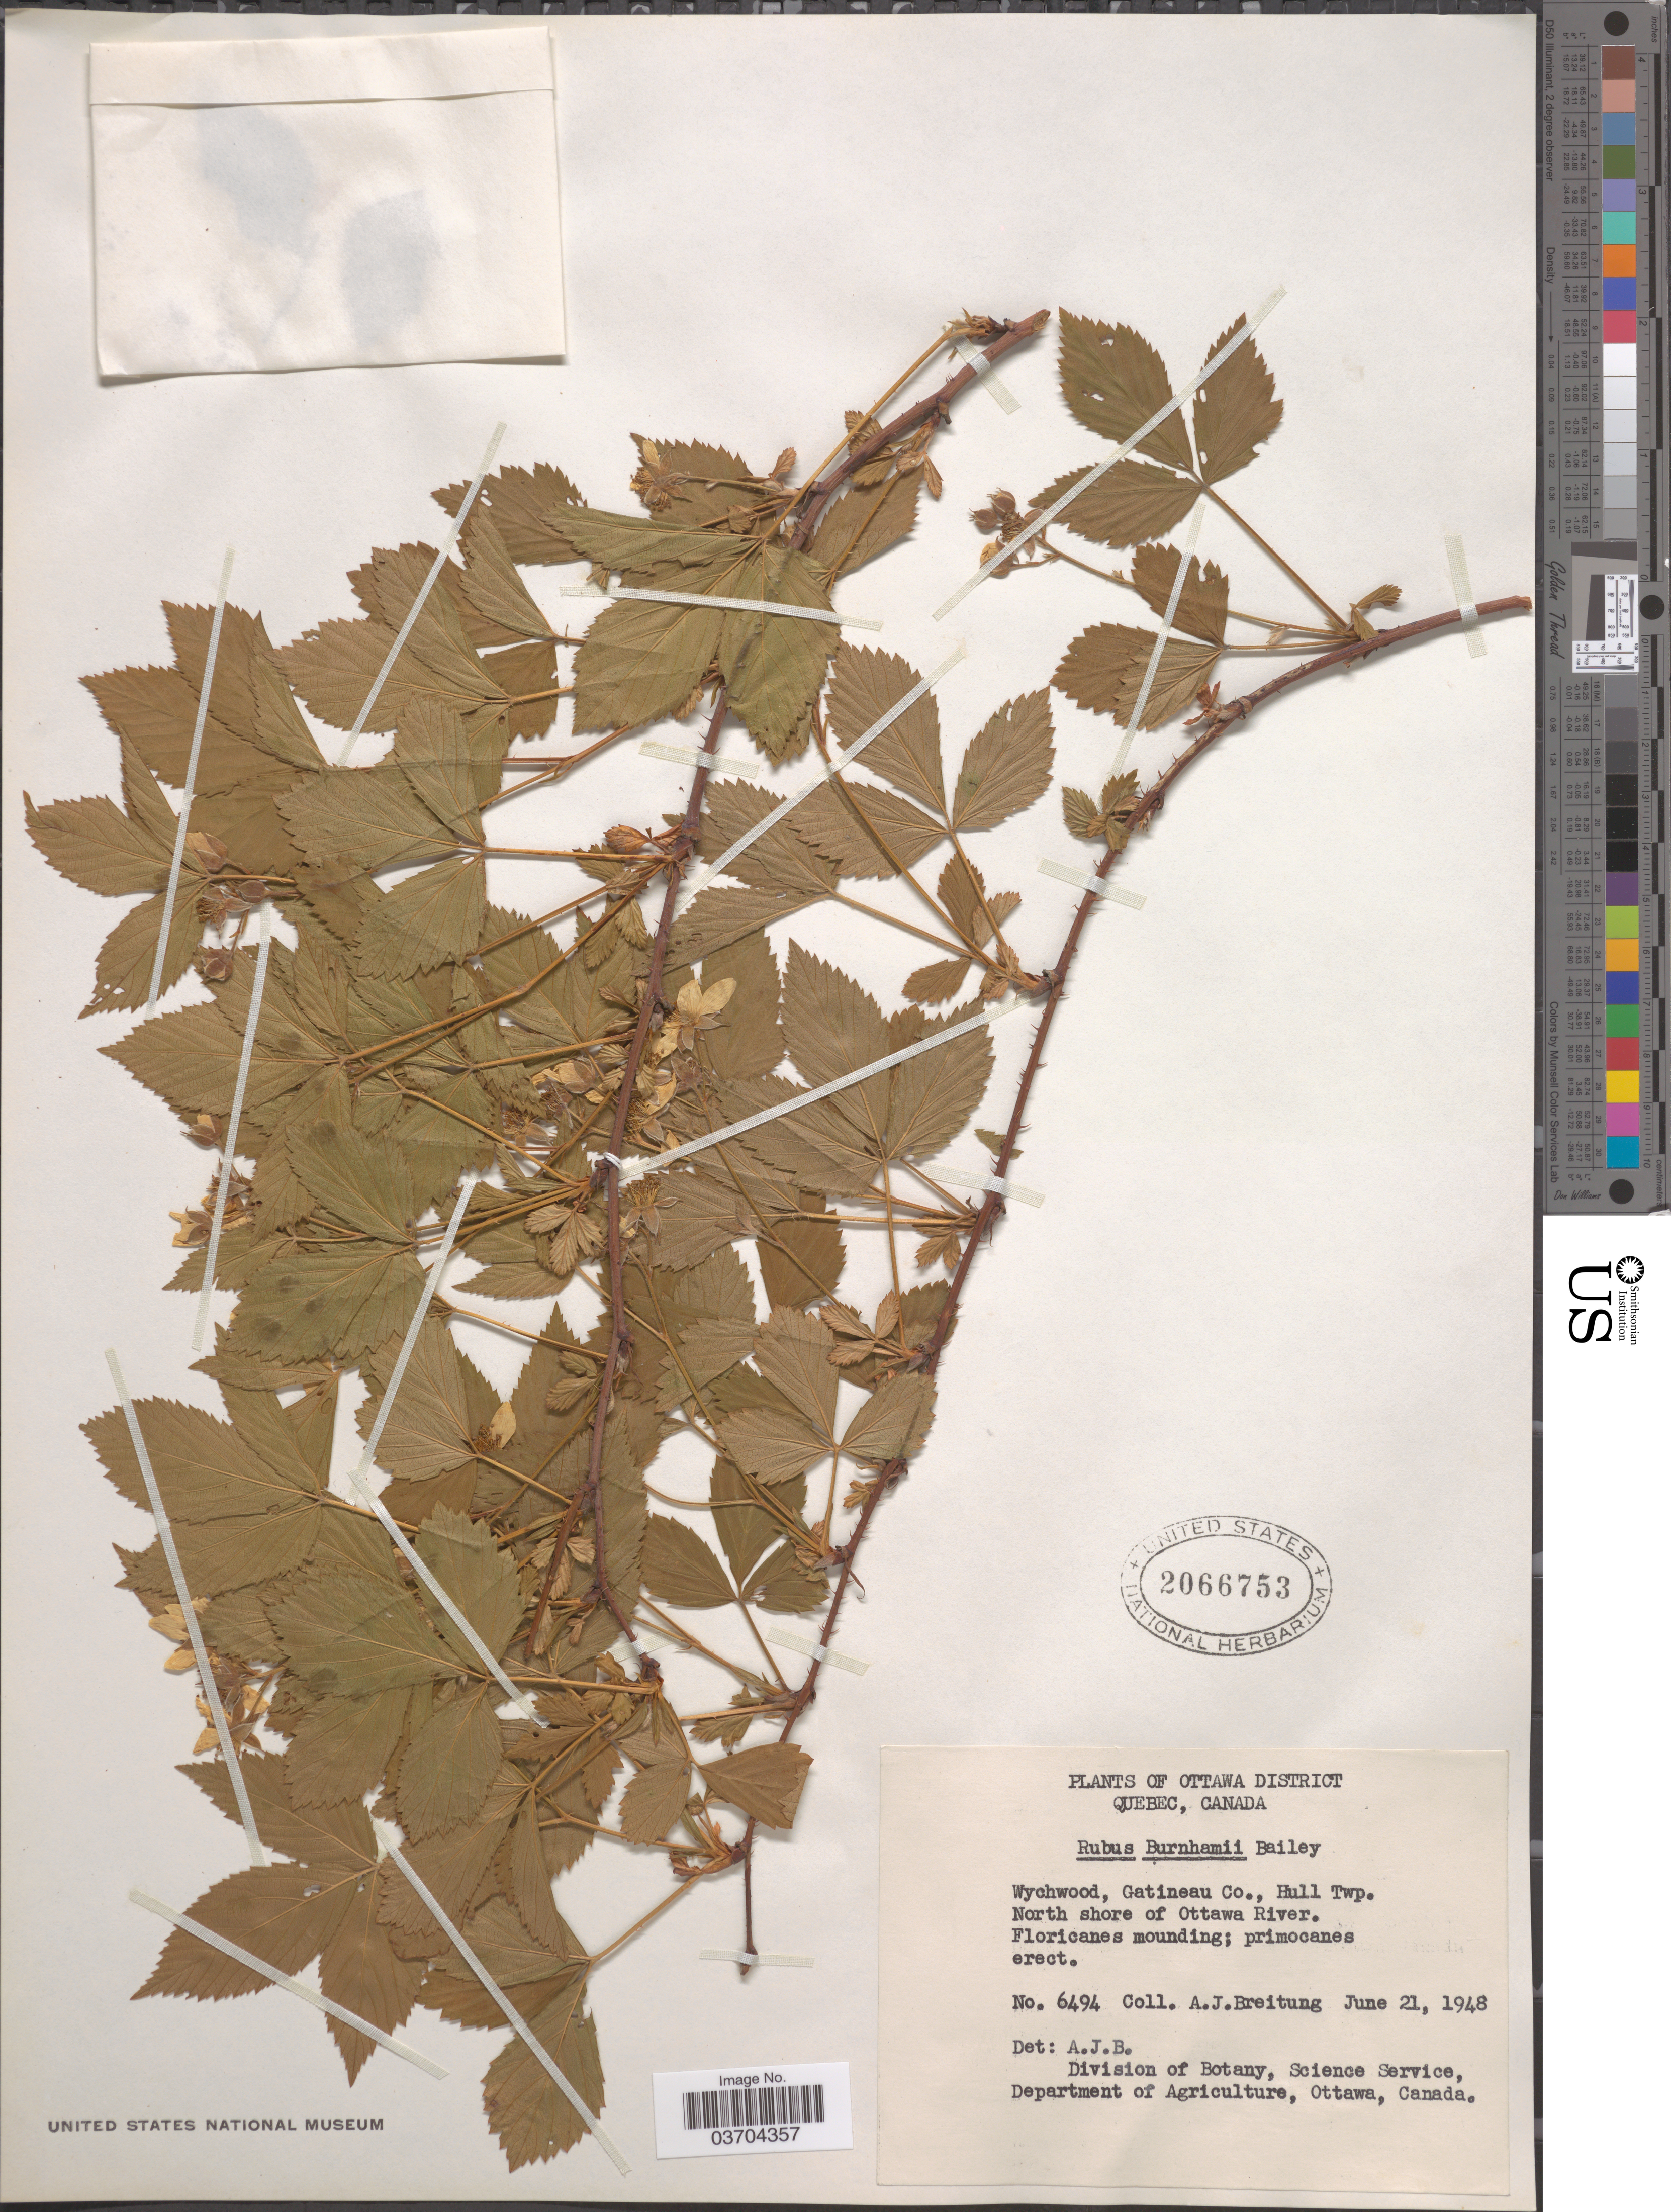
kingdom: Plantae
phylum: Tracheophyta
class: Magnoliopsida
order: Rosales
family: Rosaceae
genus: Rubus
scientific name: Rubus burnhamii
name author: L.H. Bailey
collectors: A. Breitung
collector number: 6494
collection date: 1948-06-21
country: Canada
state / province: Quebec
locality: Ottawa District. Wychwood, Gatineau Co., Hull Twp. North shore of Ottawa River.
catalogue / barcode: US 2066753